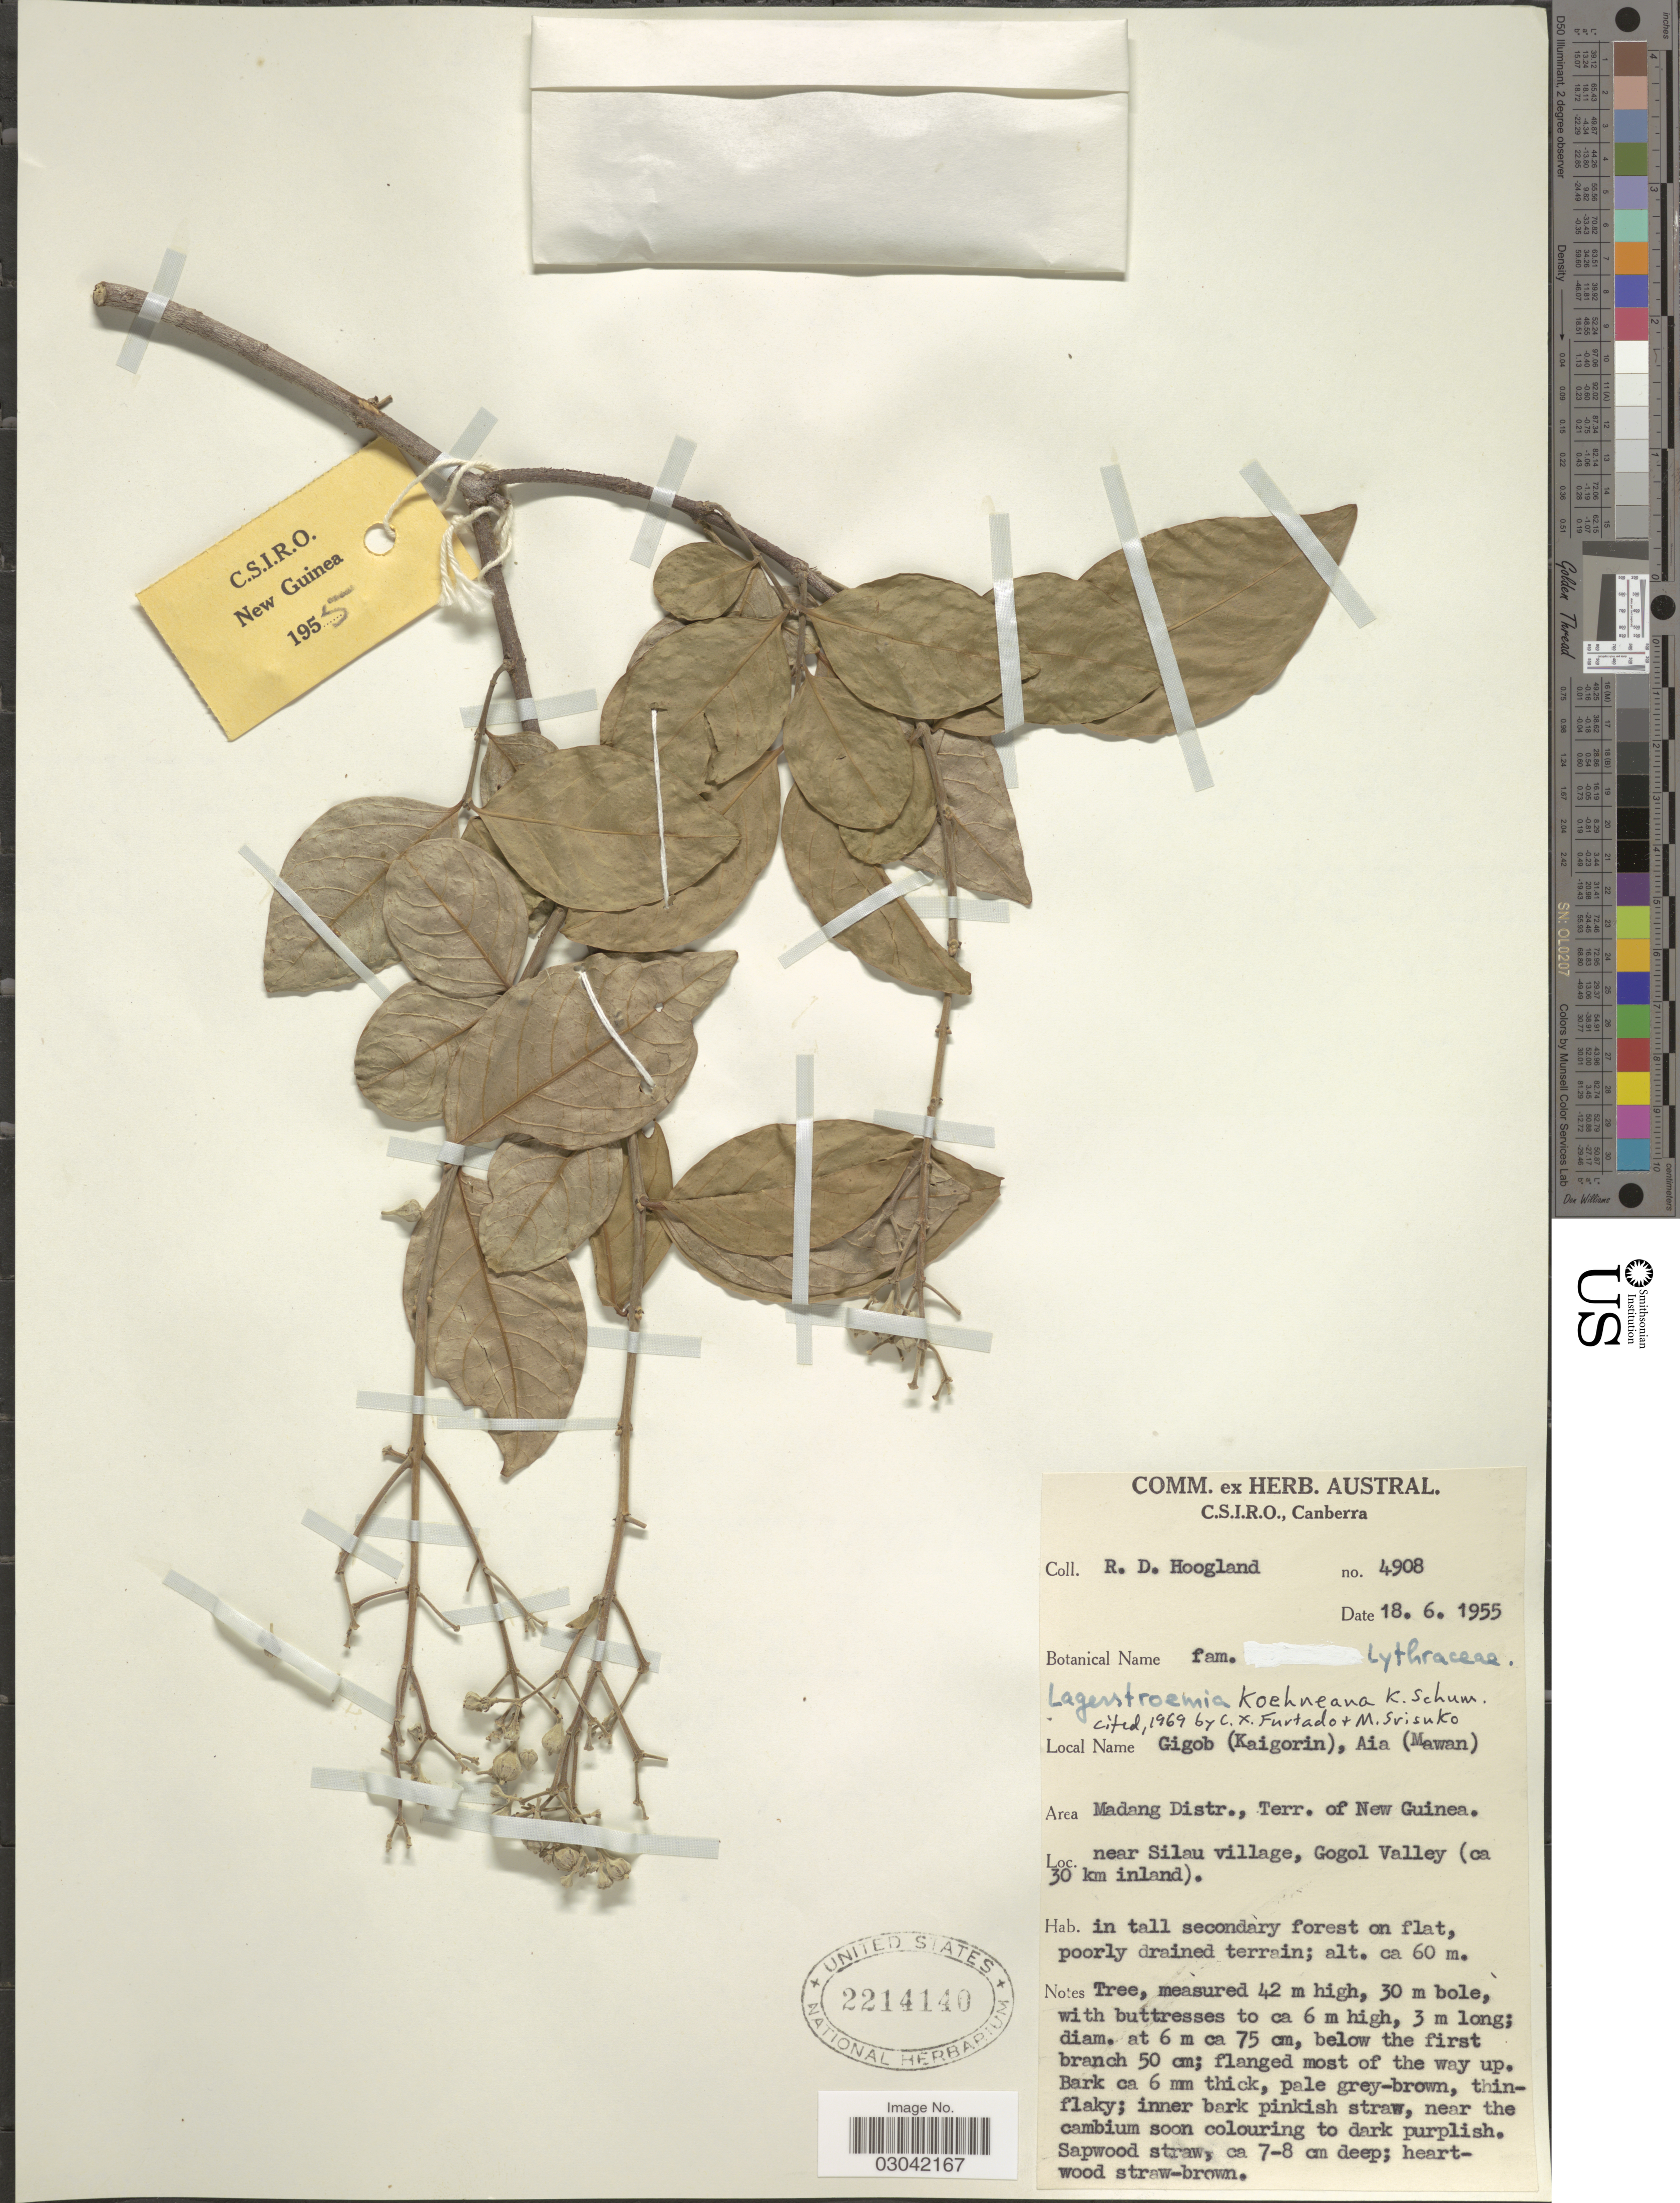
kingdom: Plantae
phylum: Tracheophyta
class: Magnoliopsida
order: Myrtales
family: Lythraceae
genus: Lagerstroemia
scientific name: Lagerstroemia koehneana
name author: K. Schum.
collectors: R. D. Hoogland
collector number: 4908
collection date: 1955-06-18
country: Papua New Guinea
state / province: Madang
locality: Terr. of New Guinea. Near Silau village, Gogol Valley (ca 30 km inland).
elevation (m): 60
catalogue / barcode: US 2214140